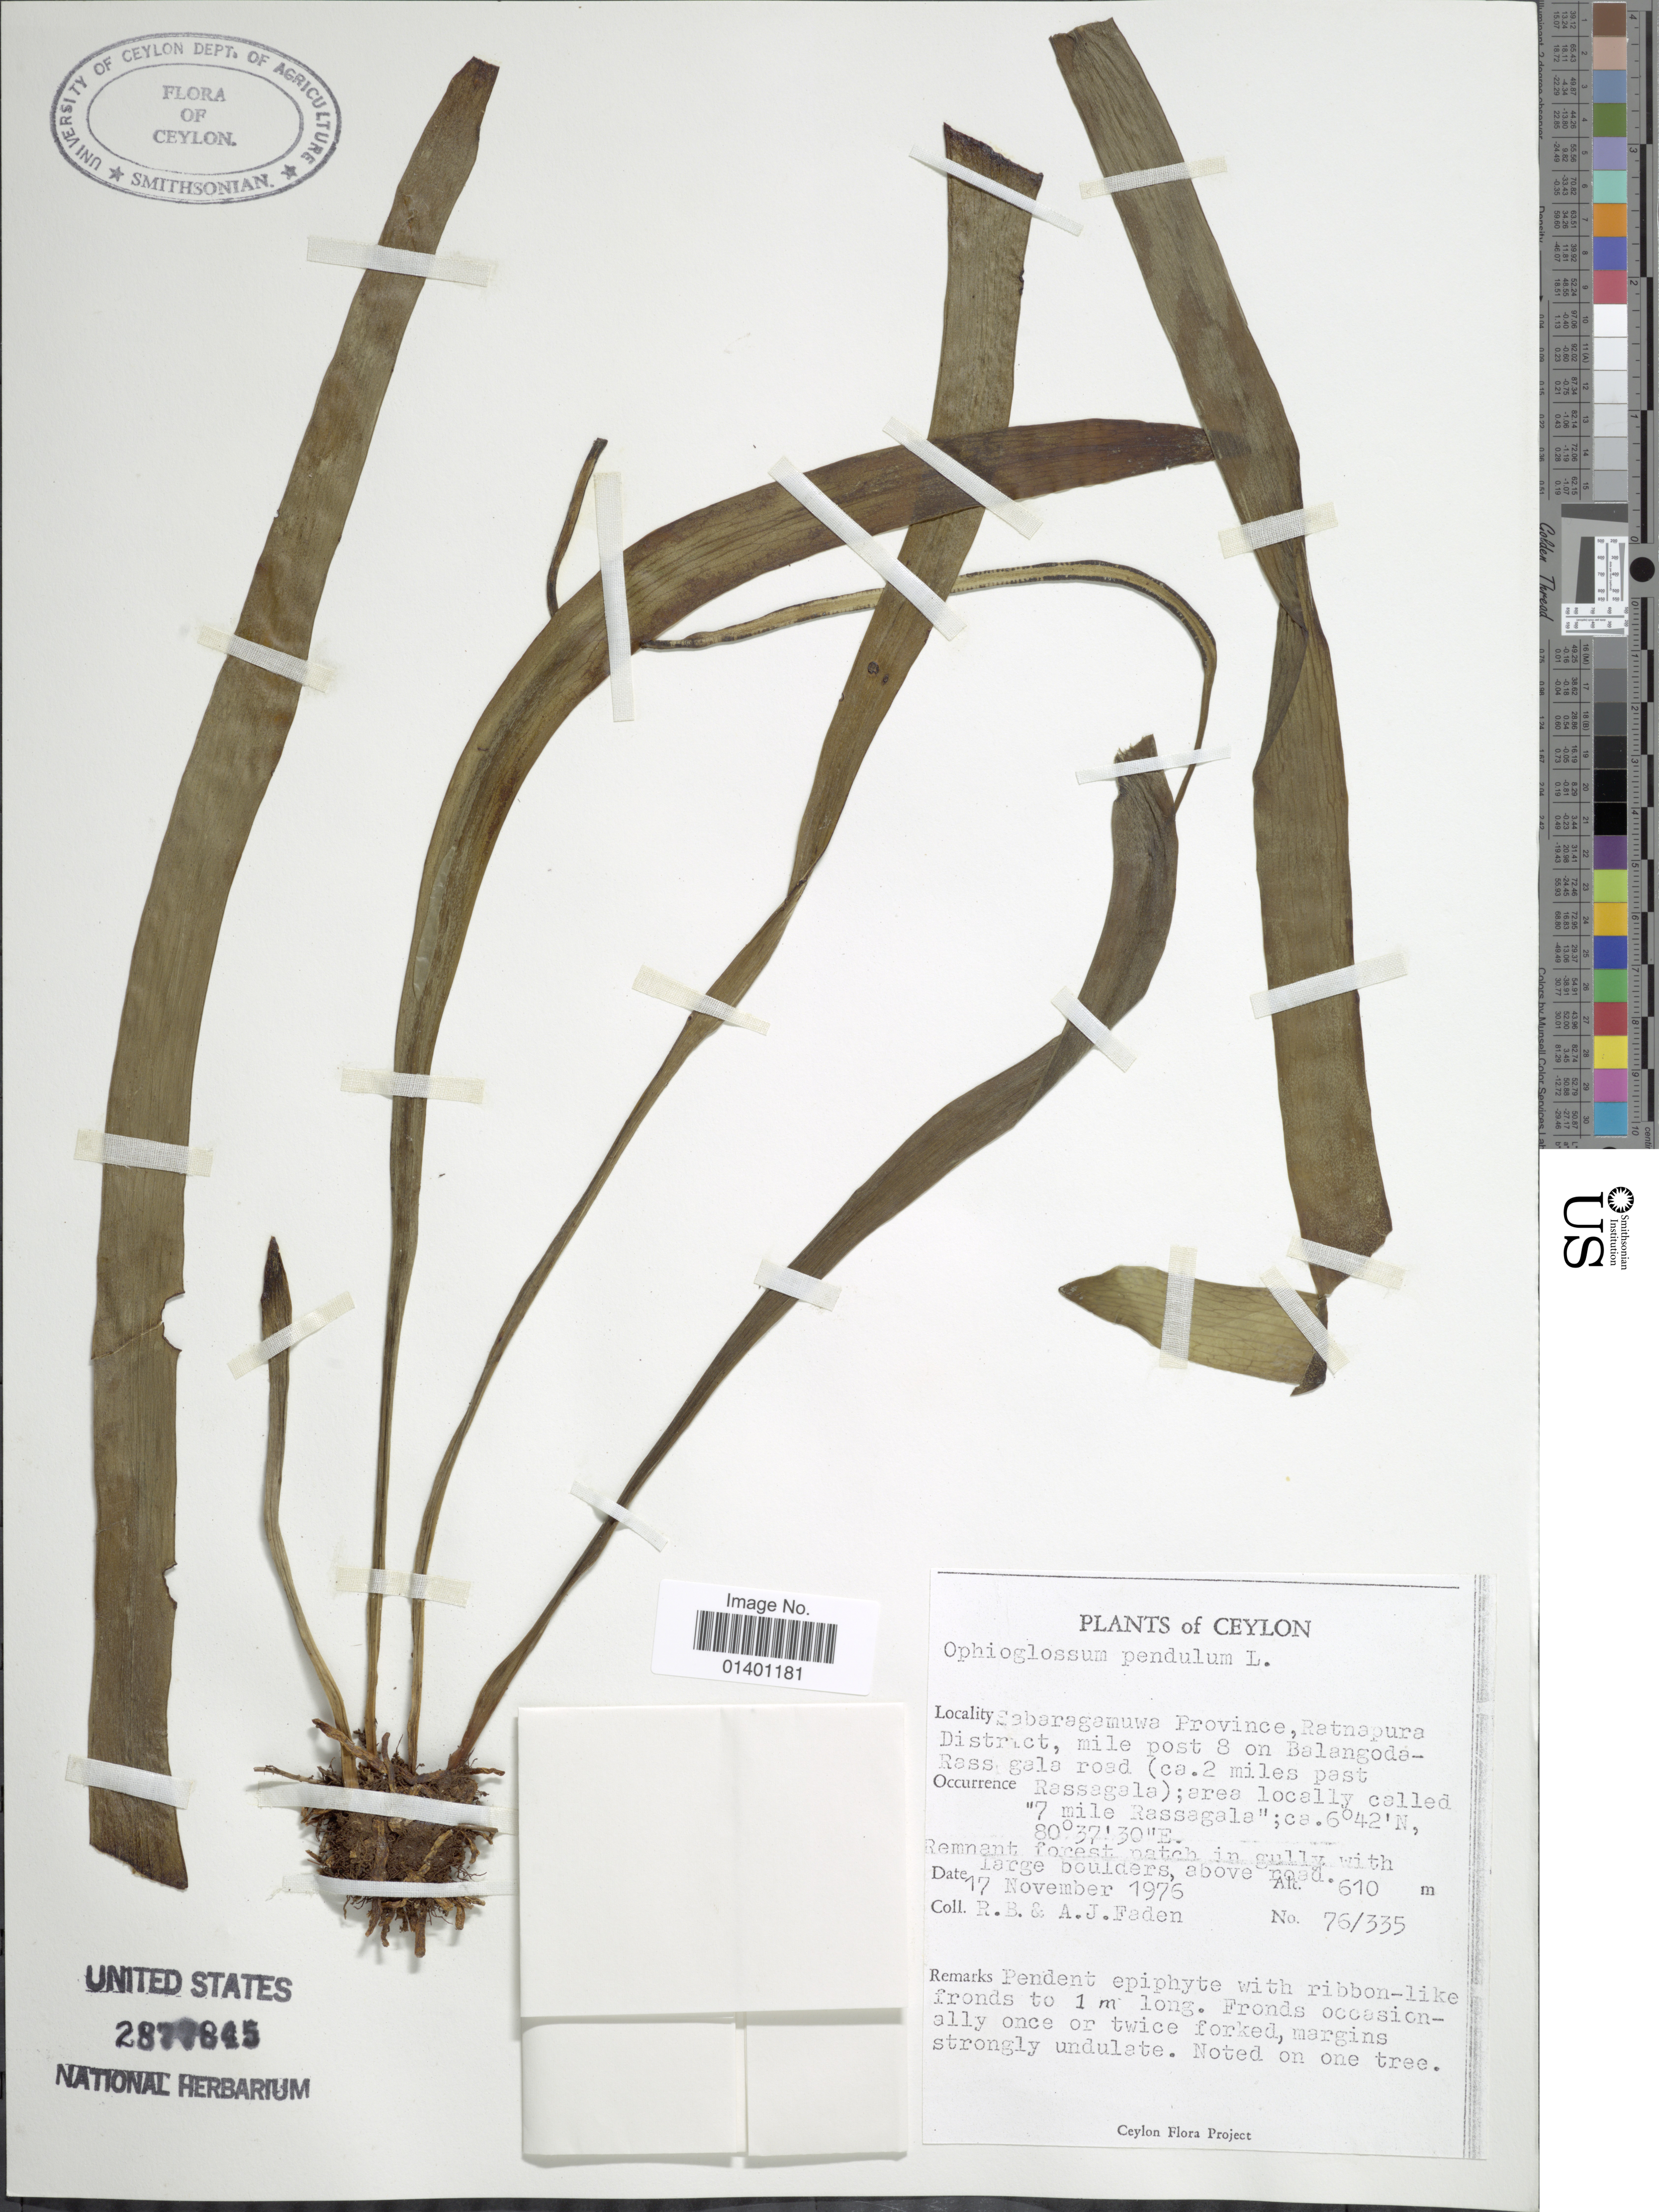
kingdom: Plantae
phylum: Tracheophyta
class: Polypodiopsida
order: Ophioglossales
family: Ophioglossaceae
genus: Ophioglossum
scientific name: Ophioglossum pendulum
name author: L.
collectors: R. B. Faden & A. J. Faden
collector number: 76/335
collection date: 1976-11-17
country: Sri Lanka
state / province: Sabaragamuwa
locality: Ceylon, Ratnapura District, mile post 8 on Balangoda-Rass [illegible text]gale road (ca. 2 miles past Rassagala); area locally called "7 miles Rassagala"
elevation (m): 610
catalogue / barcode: US 2877845